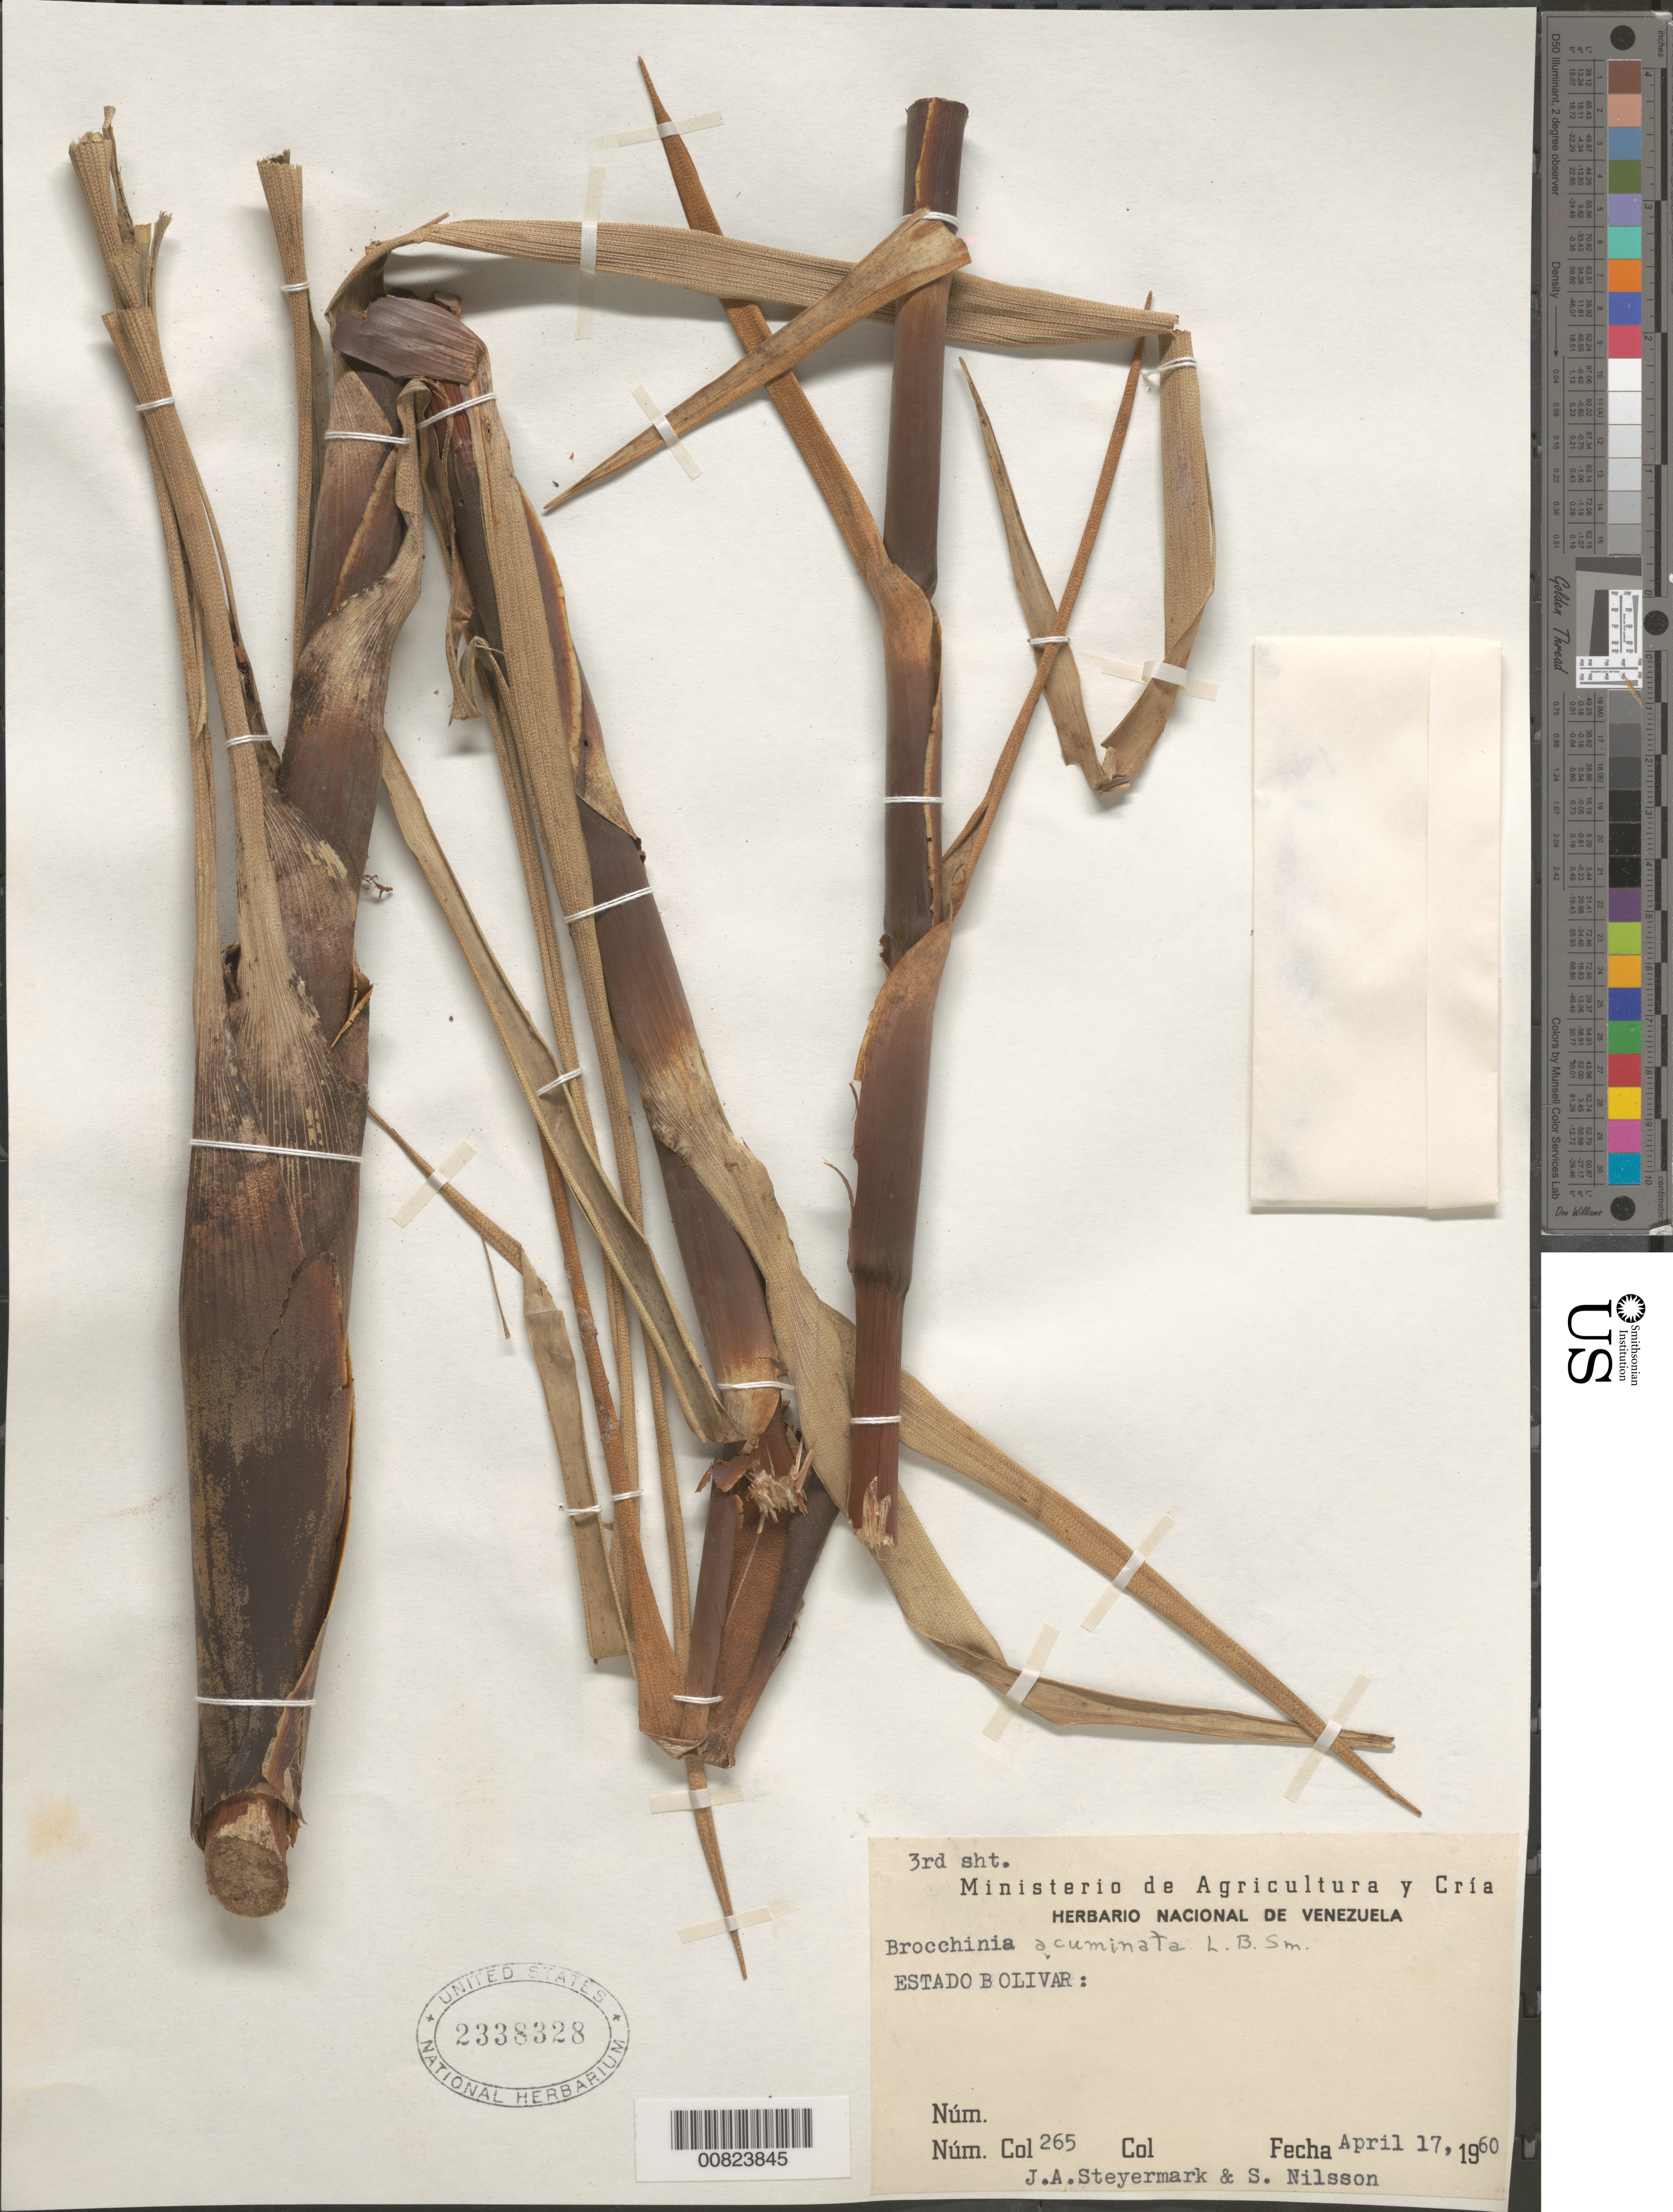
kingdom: Plantae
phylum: Tracheophyta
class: Liliopsida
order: Poales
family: Bromeliaceae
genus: Brocchinia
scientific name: Brocchinia acuminata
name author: L.B. Sm.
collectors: J. Steyermark & S. Nilsson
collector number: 265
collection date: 1960-04-17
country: Venezuela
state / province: Bolivar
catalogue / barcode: US 2338328